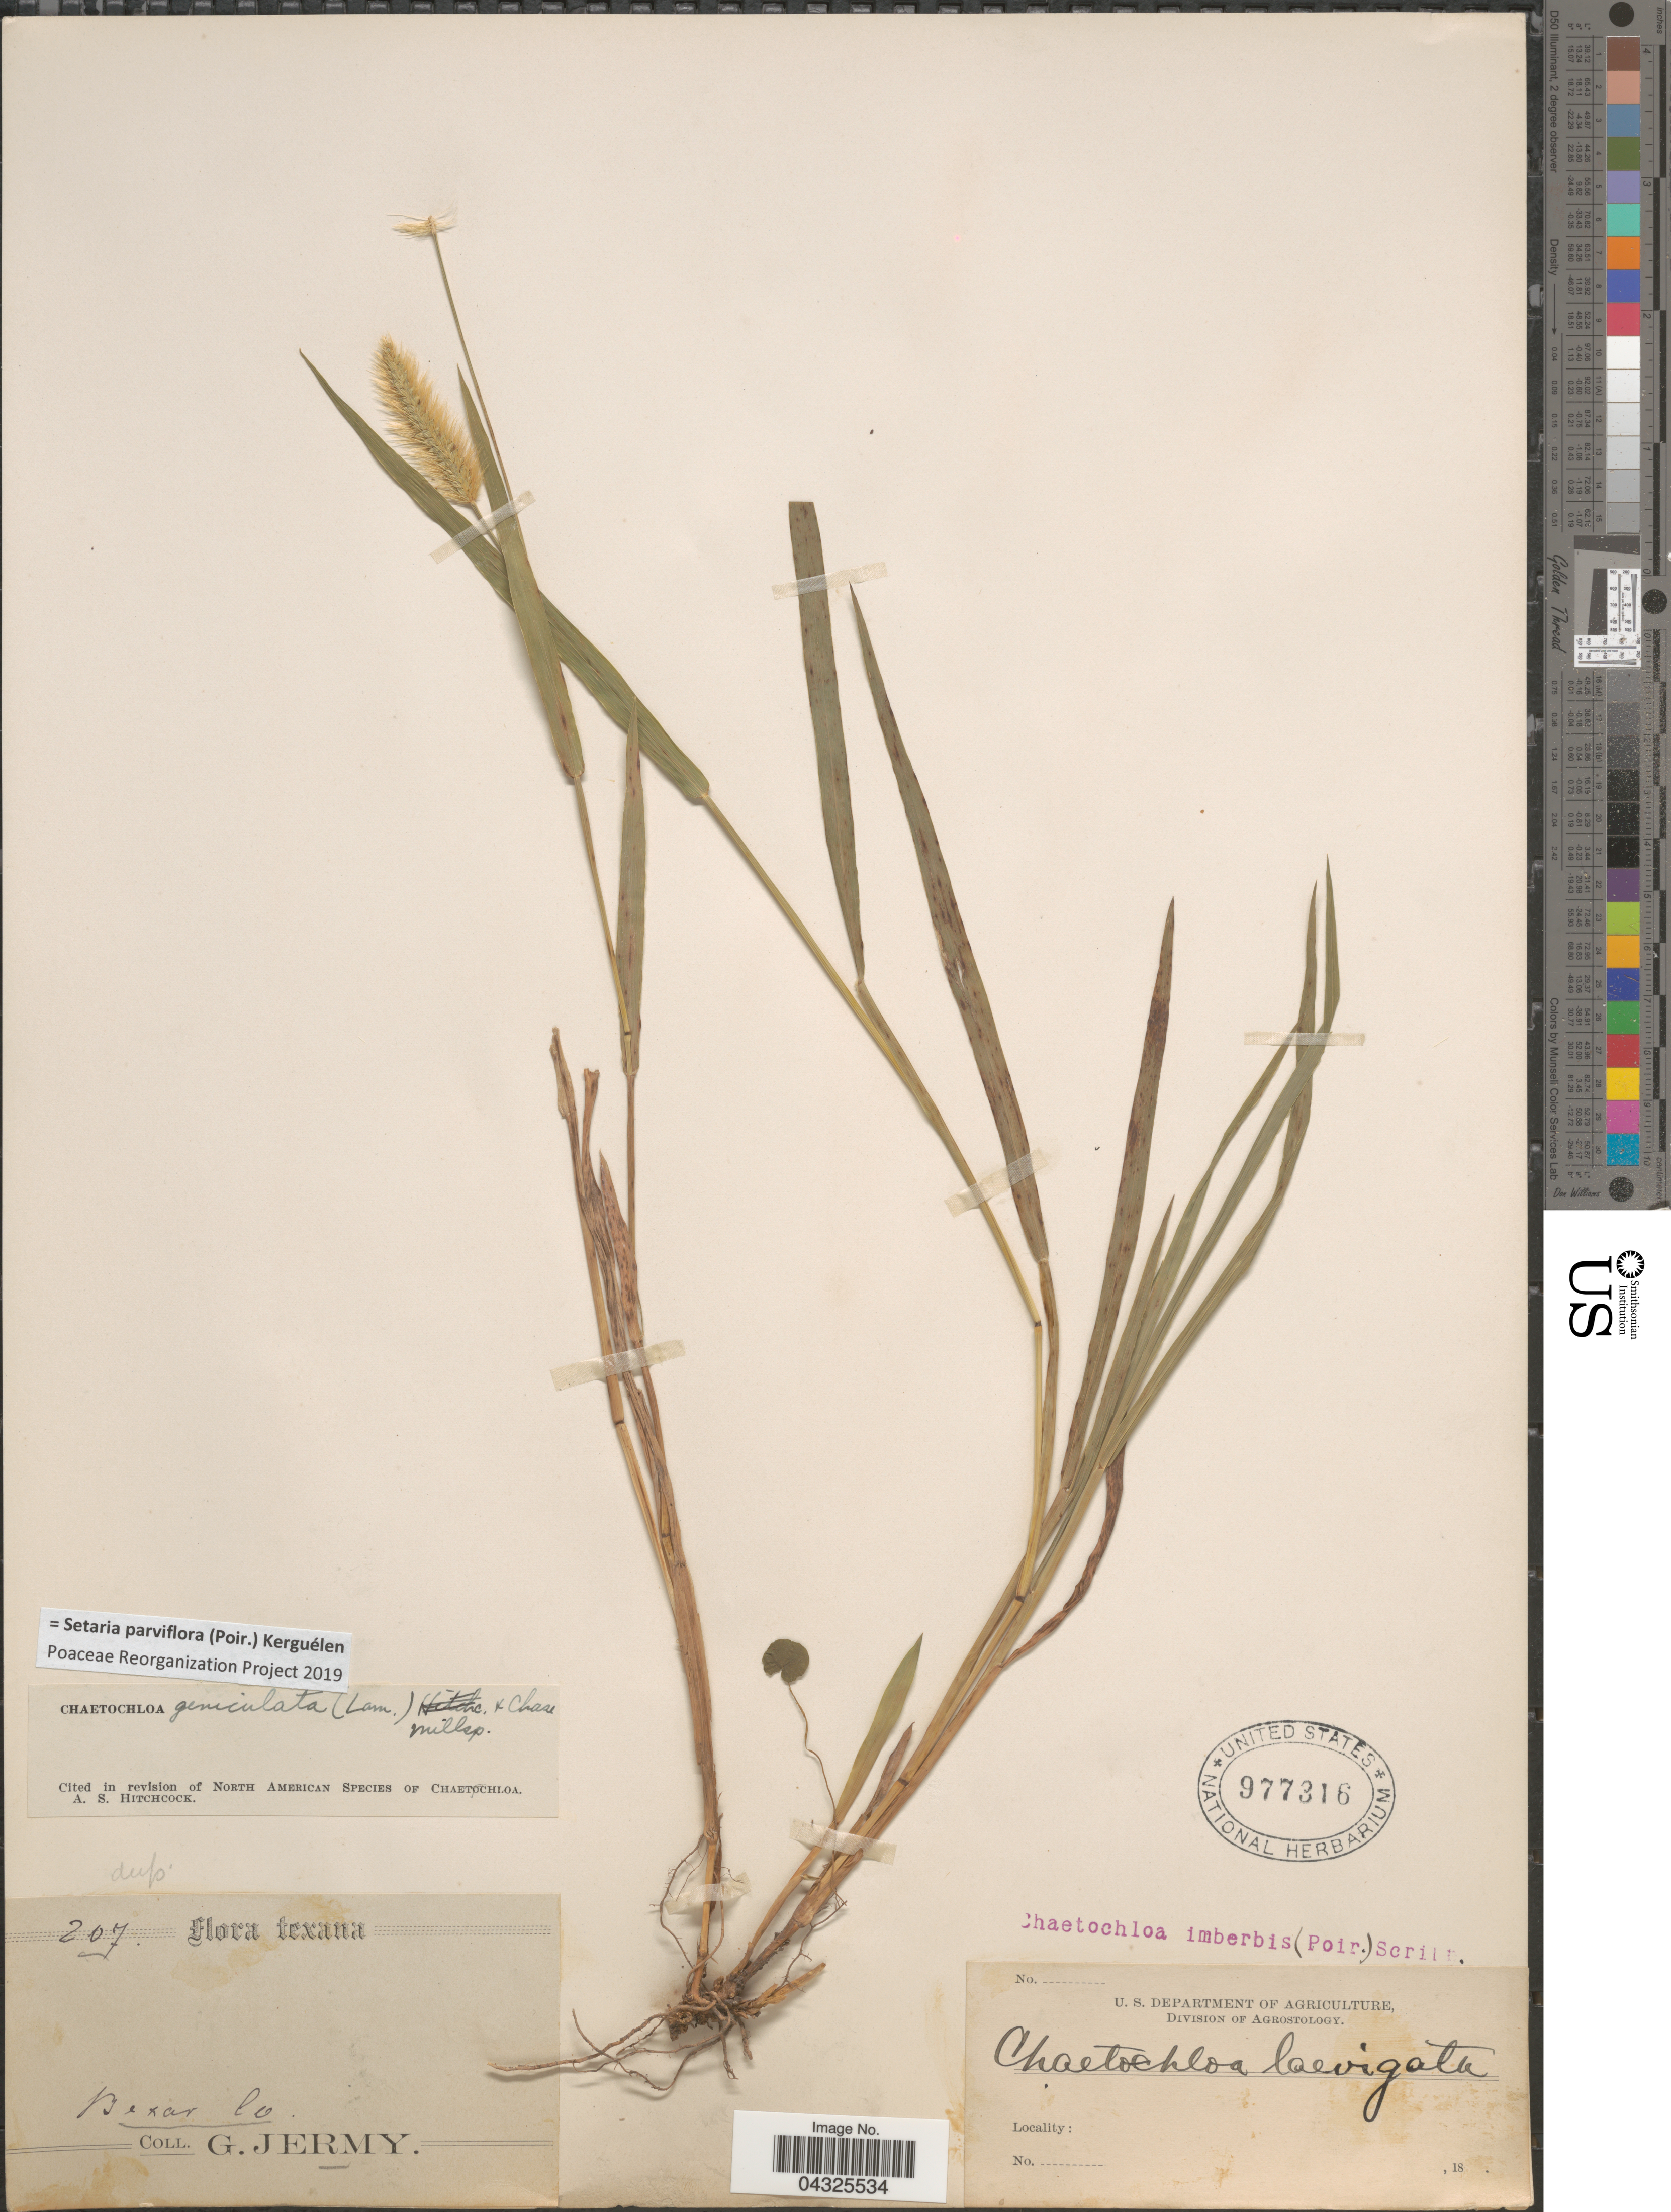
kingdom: Plantae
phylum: Tracheophyta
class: Liliopsida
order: Poales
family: Poaceae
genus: Setaria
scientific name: Setaria parviflora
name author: (Poir.) Kerguélen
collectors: G. Jermy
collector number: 207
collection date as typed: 18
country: United States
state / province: Texas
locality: Bexar Co.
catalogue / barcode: US 977316